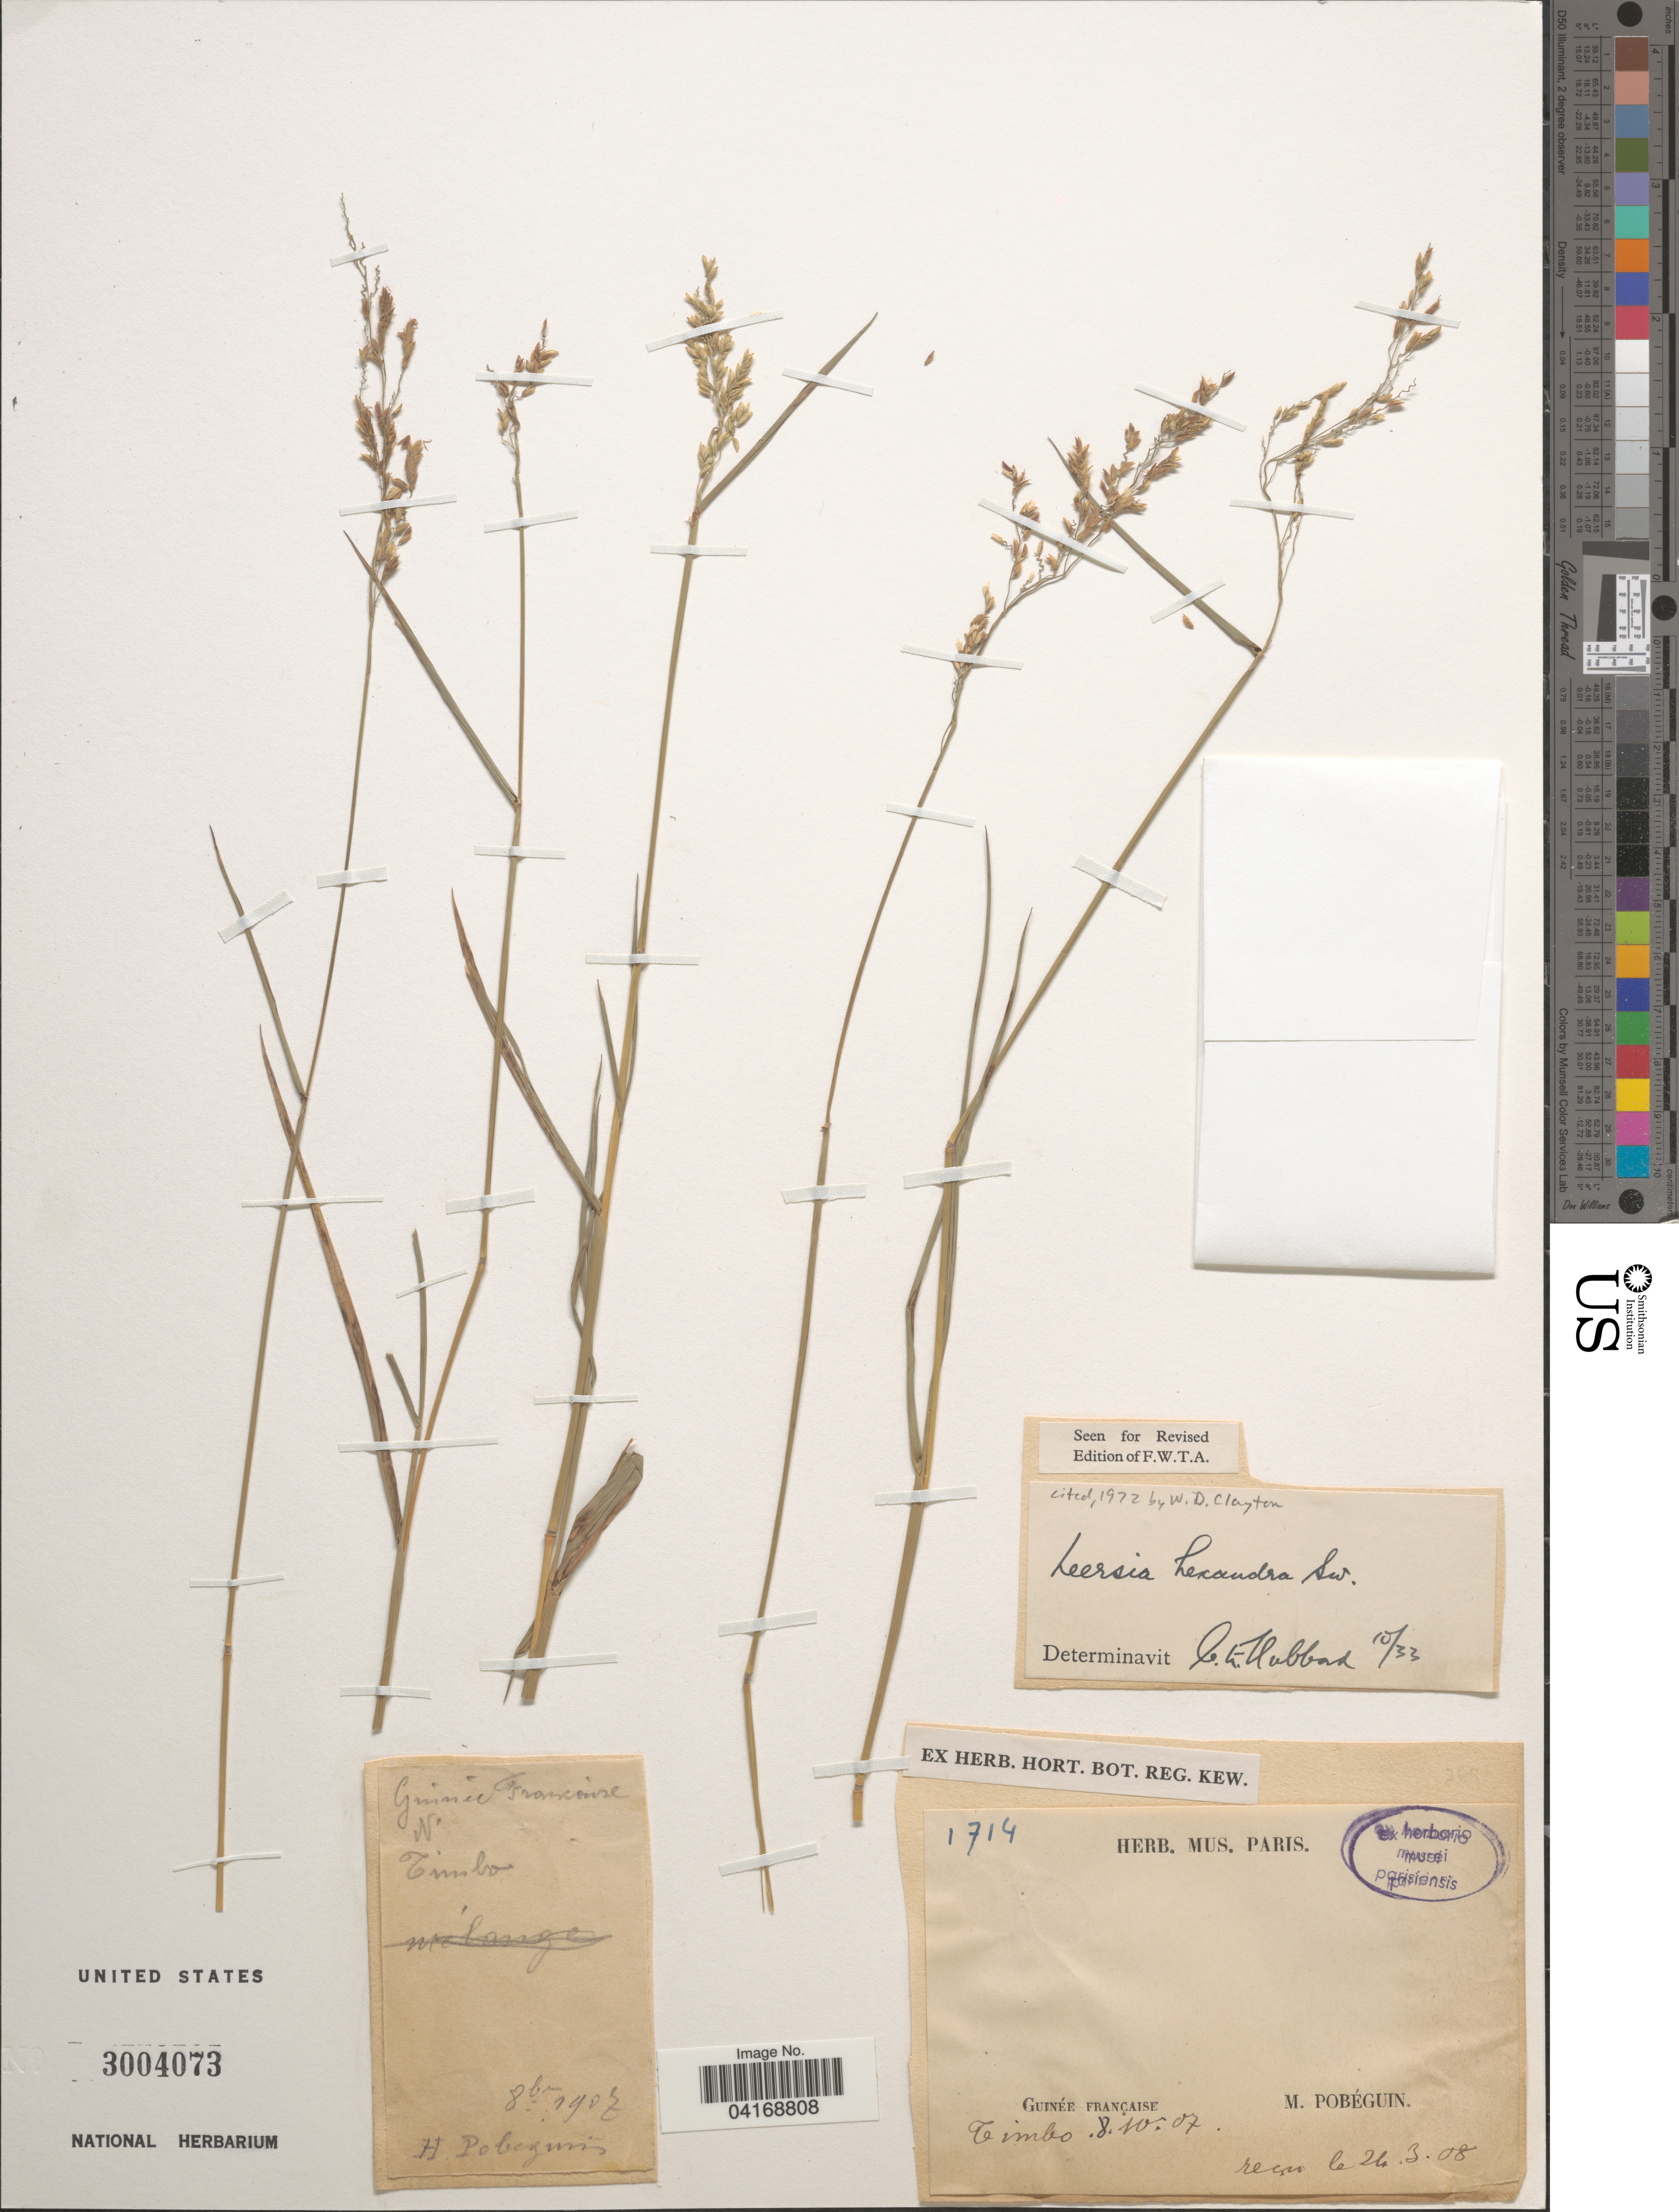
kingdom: Plantae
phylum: Tracheophyta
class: Liliopsida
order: Poales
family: Poaceae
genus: Leersia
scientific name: Leersia hexandra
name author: Sw.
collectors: M. Pobéguin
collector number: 1714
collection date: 1907-10-08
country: French Guiana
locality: Timbo.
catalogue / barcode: US 3004073